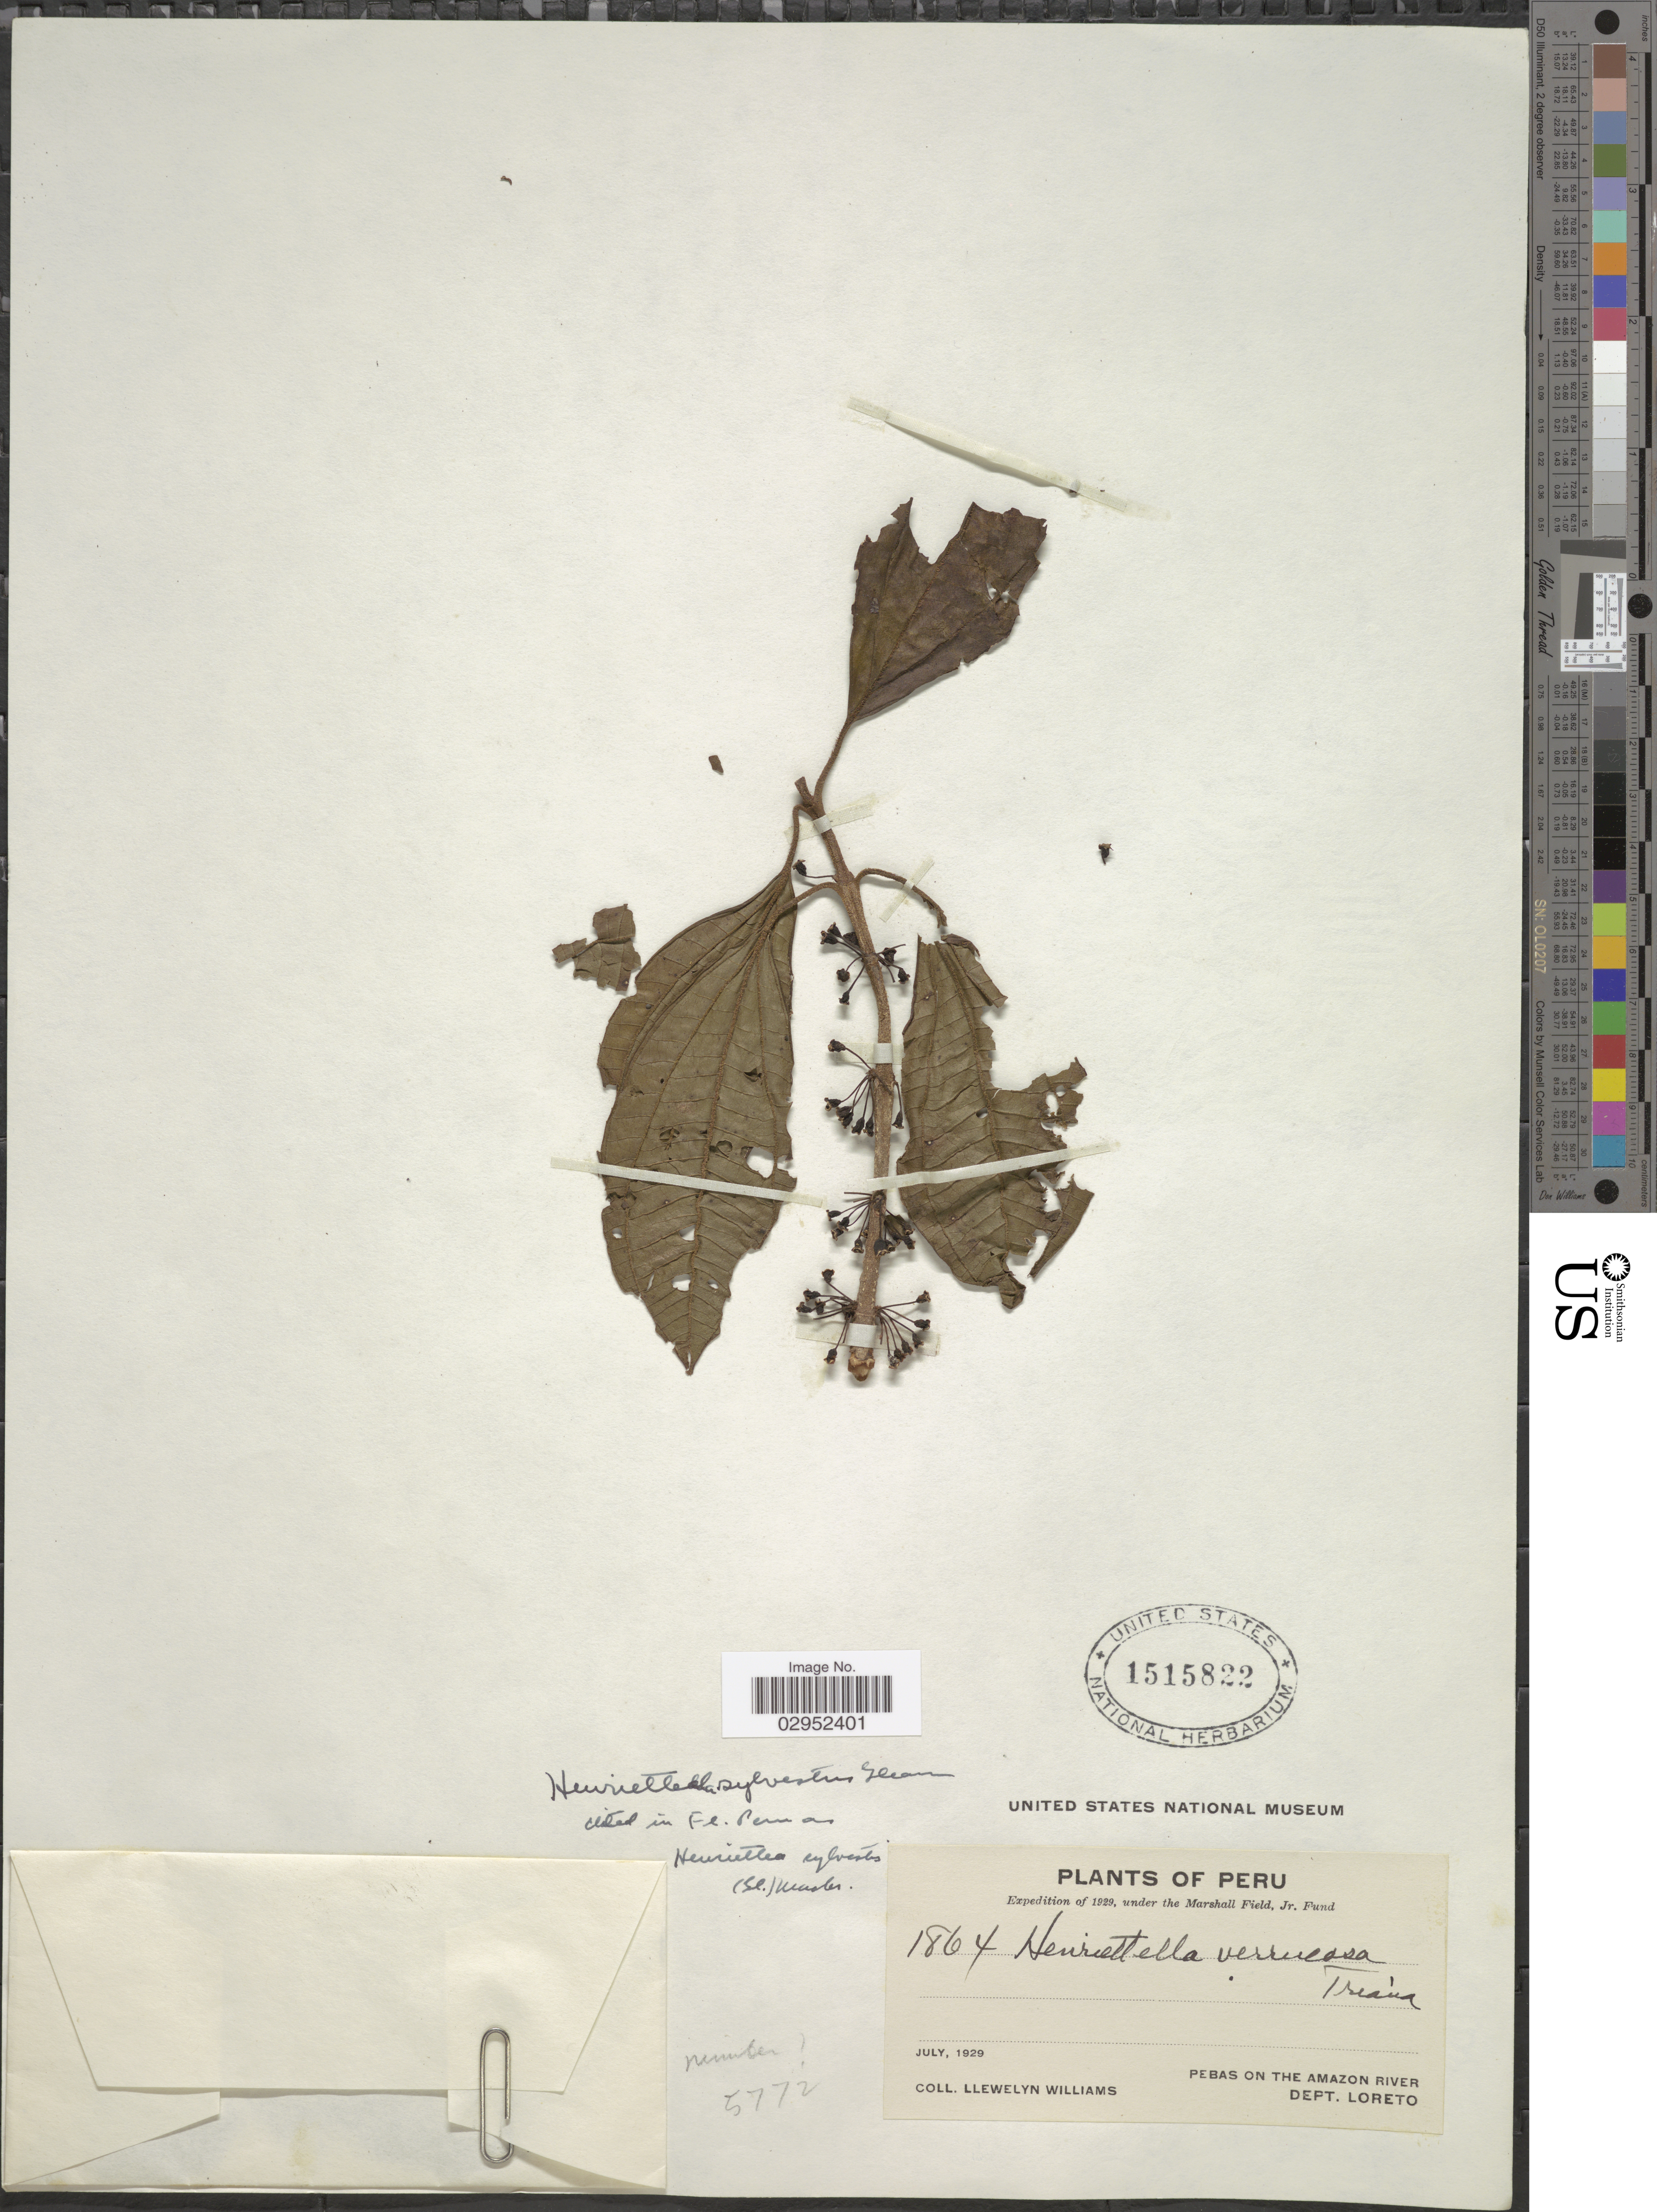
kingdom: Plantae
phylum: Tracheophyta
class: Magnoliopsida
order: Myrtales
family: Melastomataceae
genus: Henriettea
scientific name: Henriettea fascicularis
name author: (Sw.) M. Gómez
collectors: Ll. Williams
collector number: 1864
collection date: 1929-07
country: Peru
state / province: Loreto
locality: Pebas on the Amazon River. Dept. Loreto.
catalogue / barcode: US 1515822